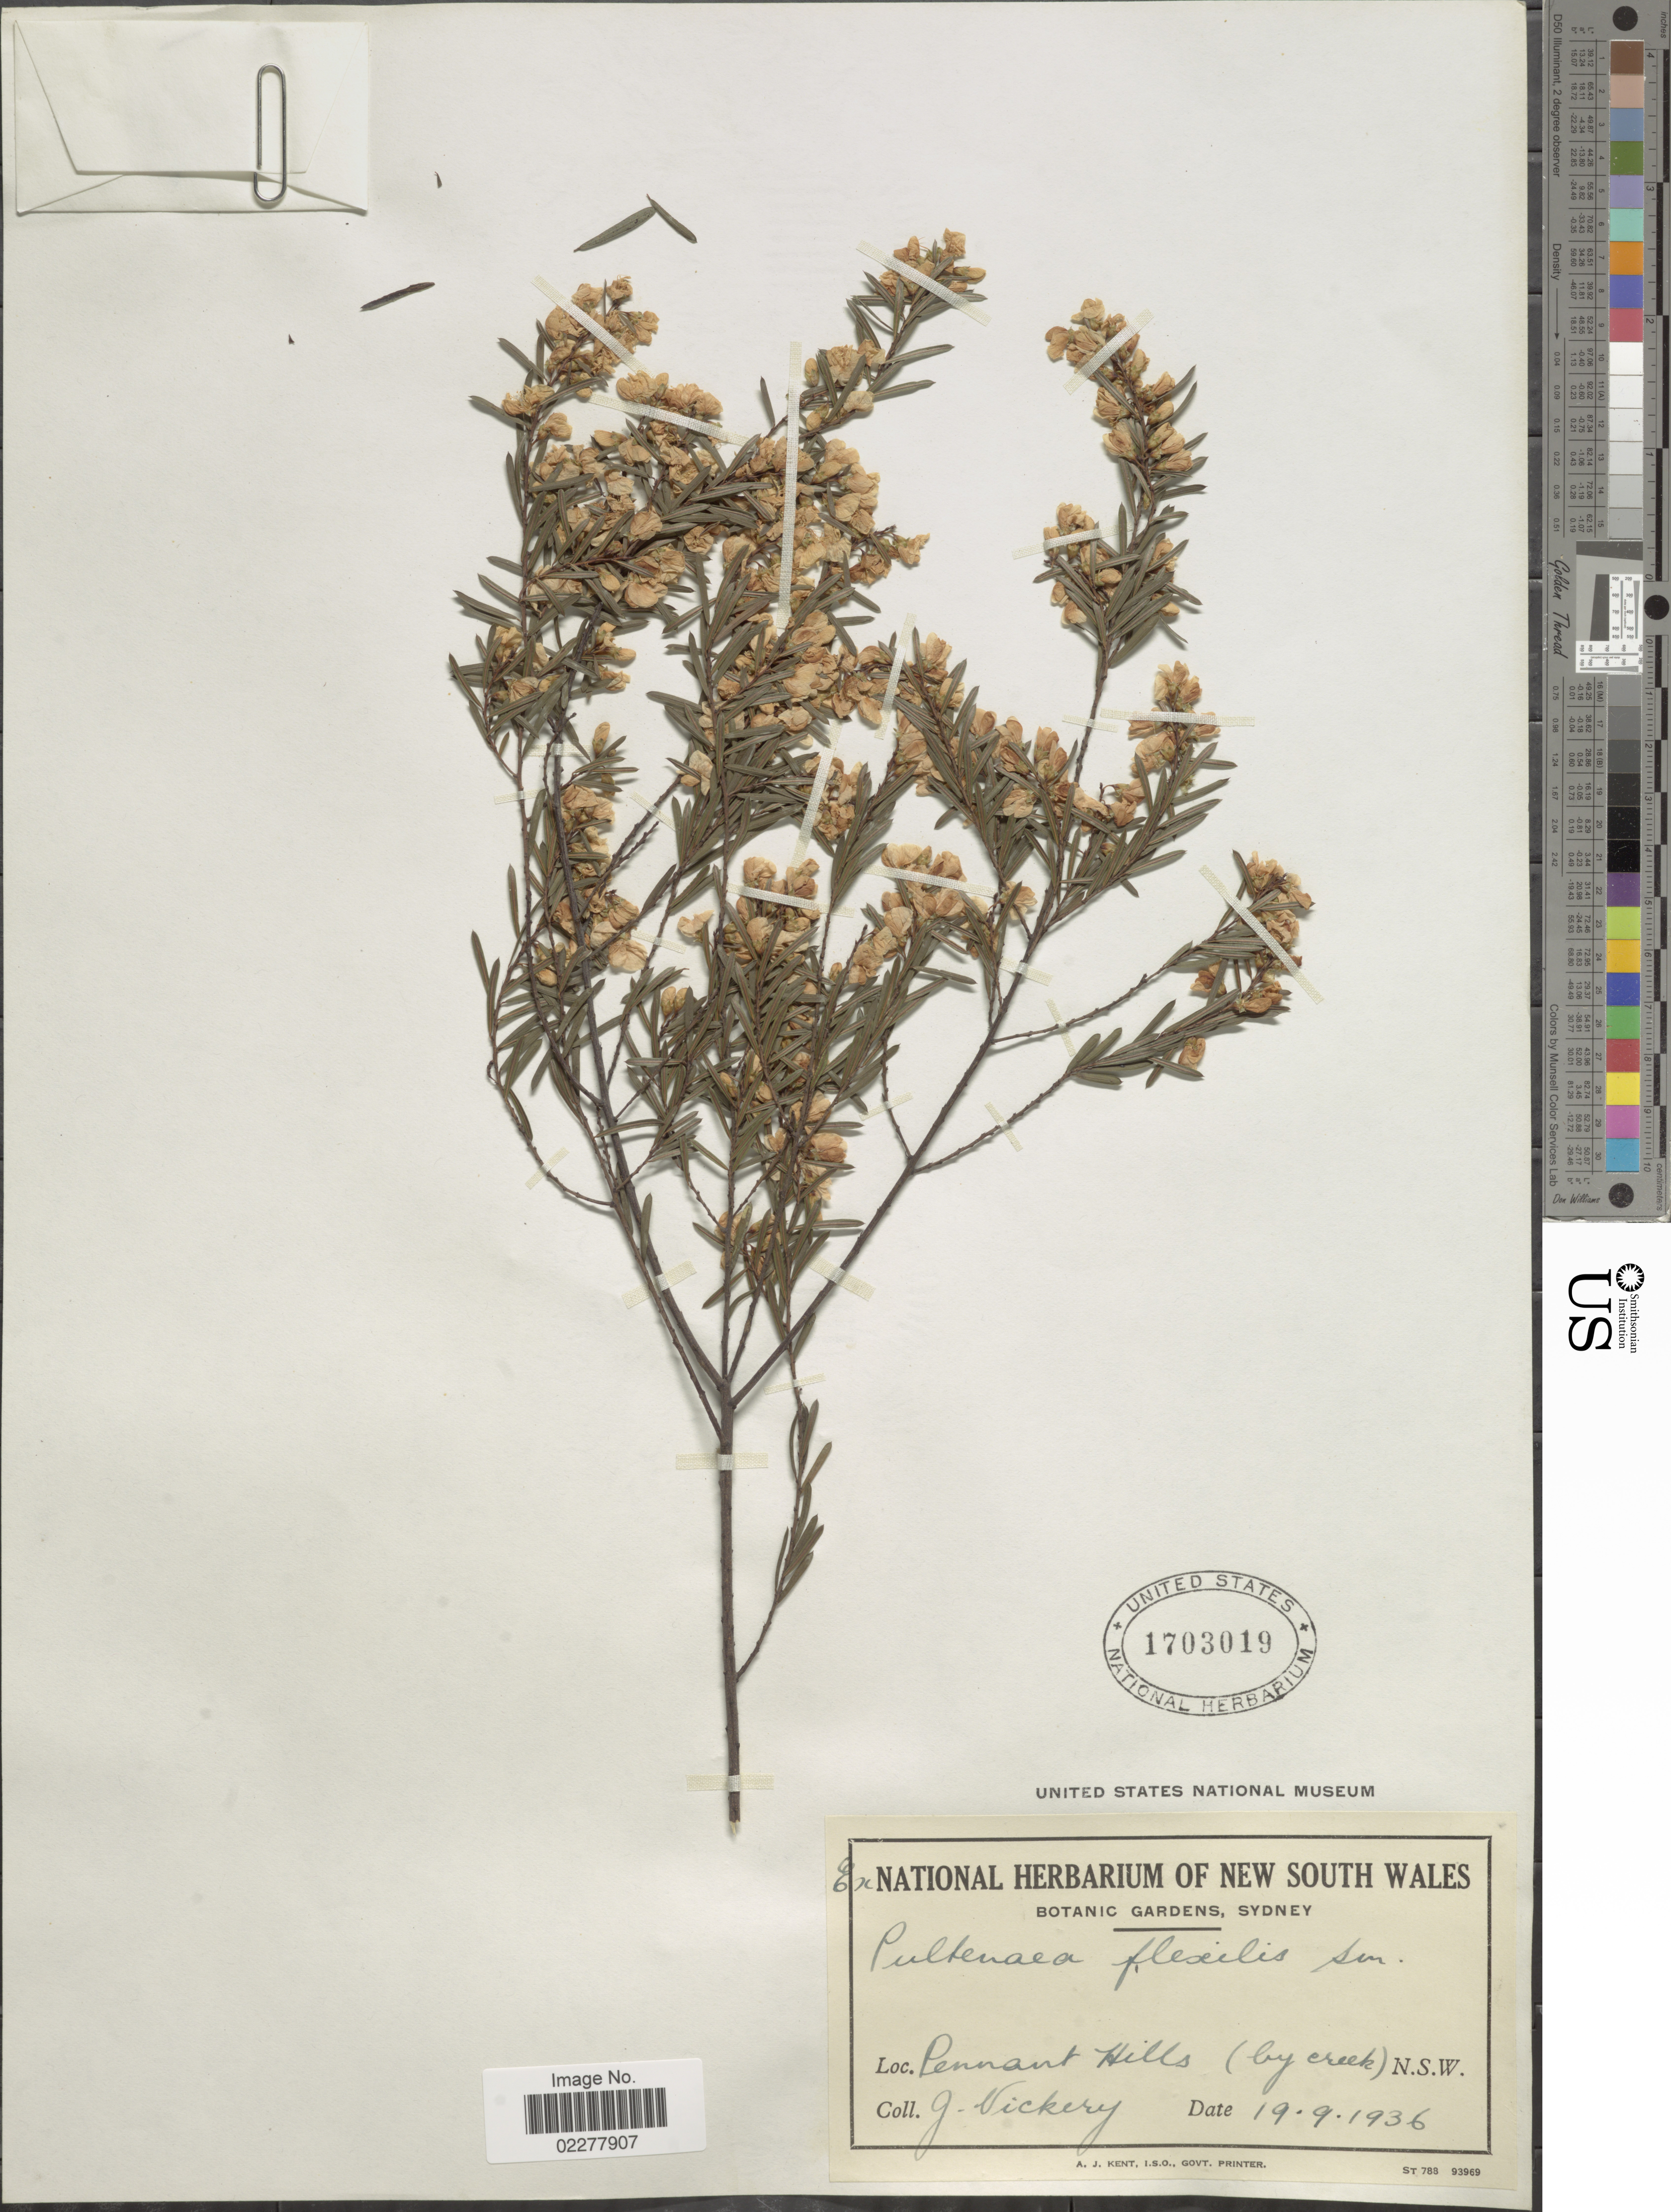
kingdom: Plantae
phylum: Tracheophyta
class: Magnoliopsida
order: Fabales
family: Fabaceae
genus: Pultenaea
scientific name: Pultenaea flexilis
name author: Sm.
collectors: J. Vickery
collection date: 1936-09-19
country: Australia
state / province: New South Wales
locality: Pennant Hills (by creek) N.S.W.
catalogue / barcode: US 1703019